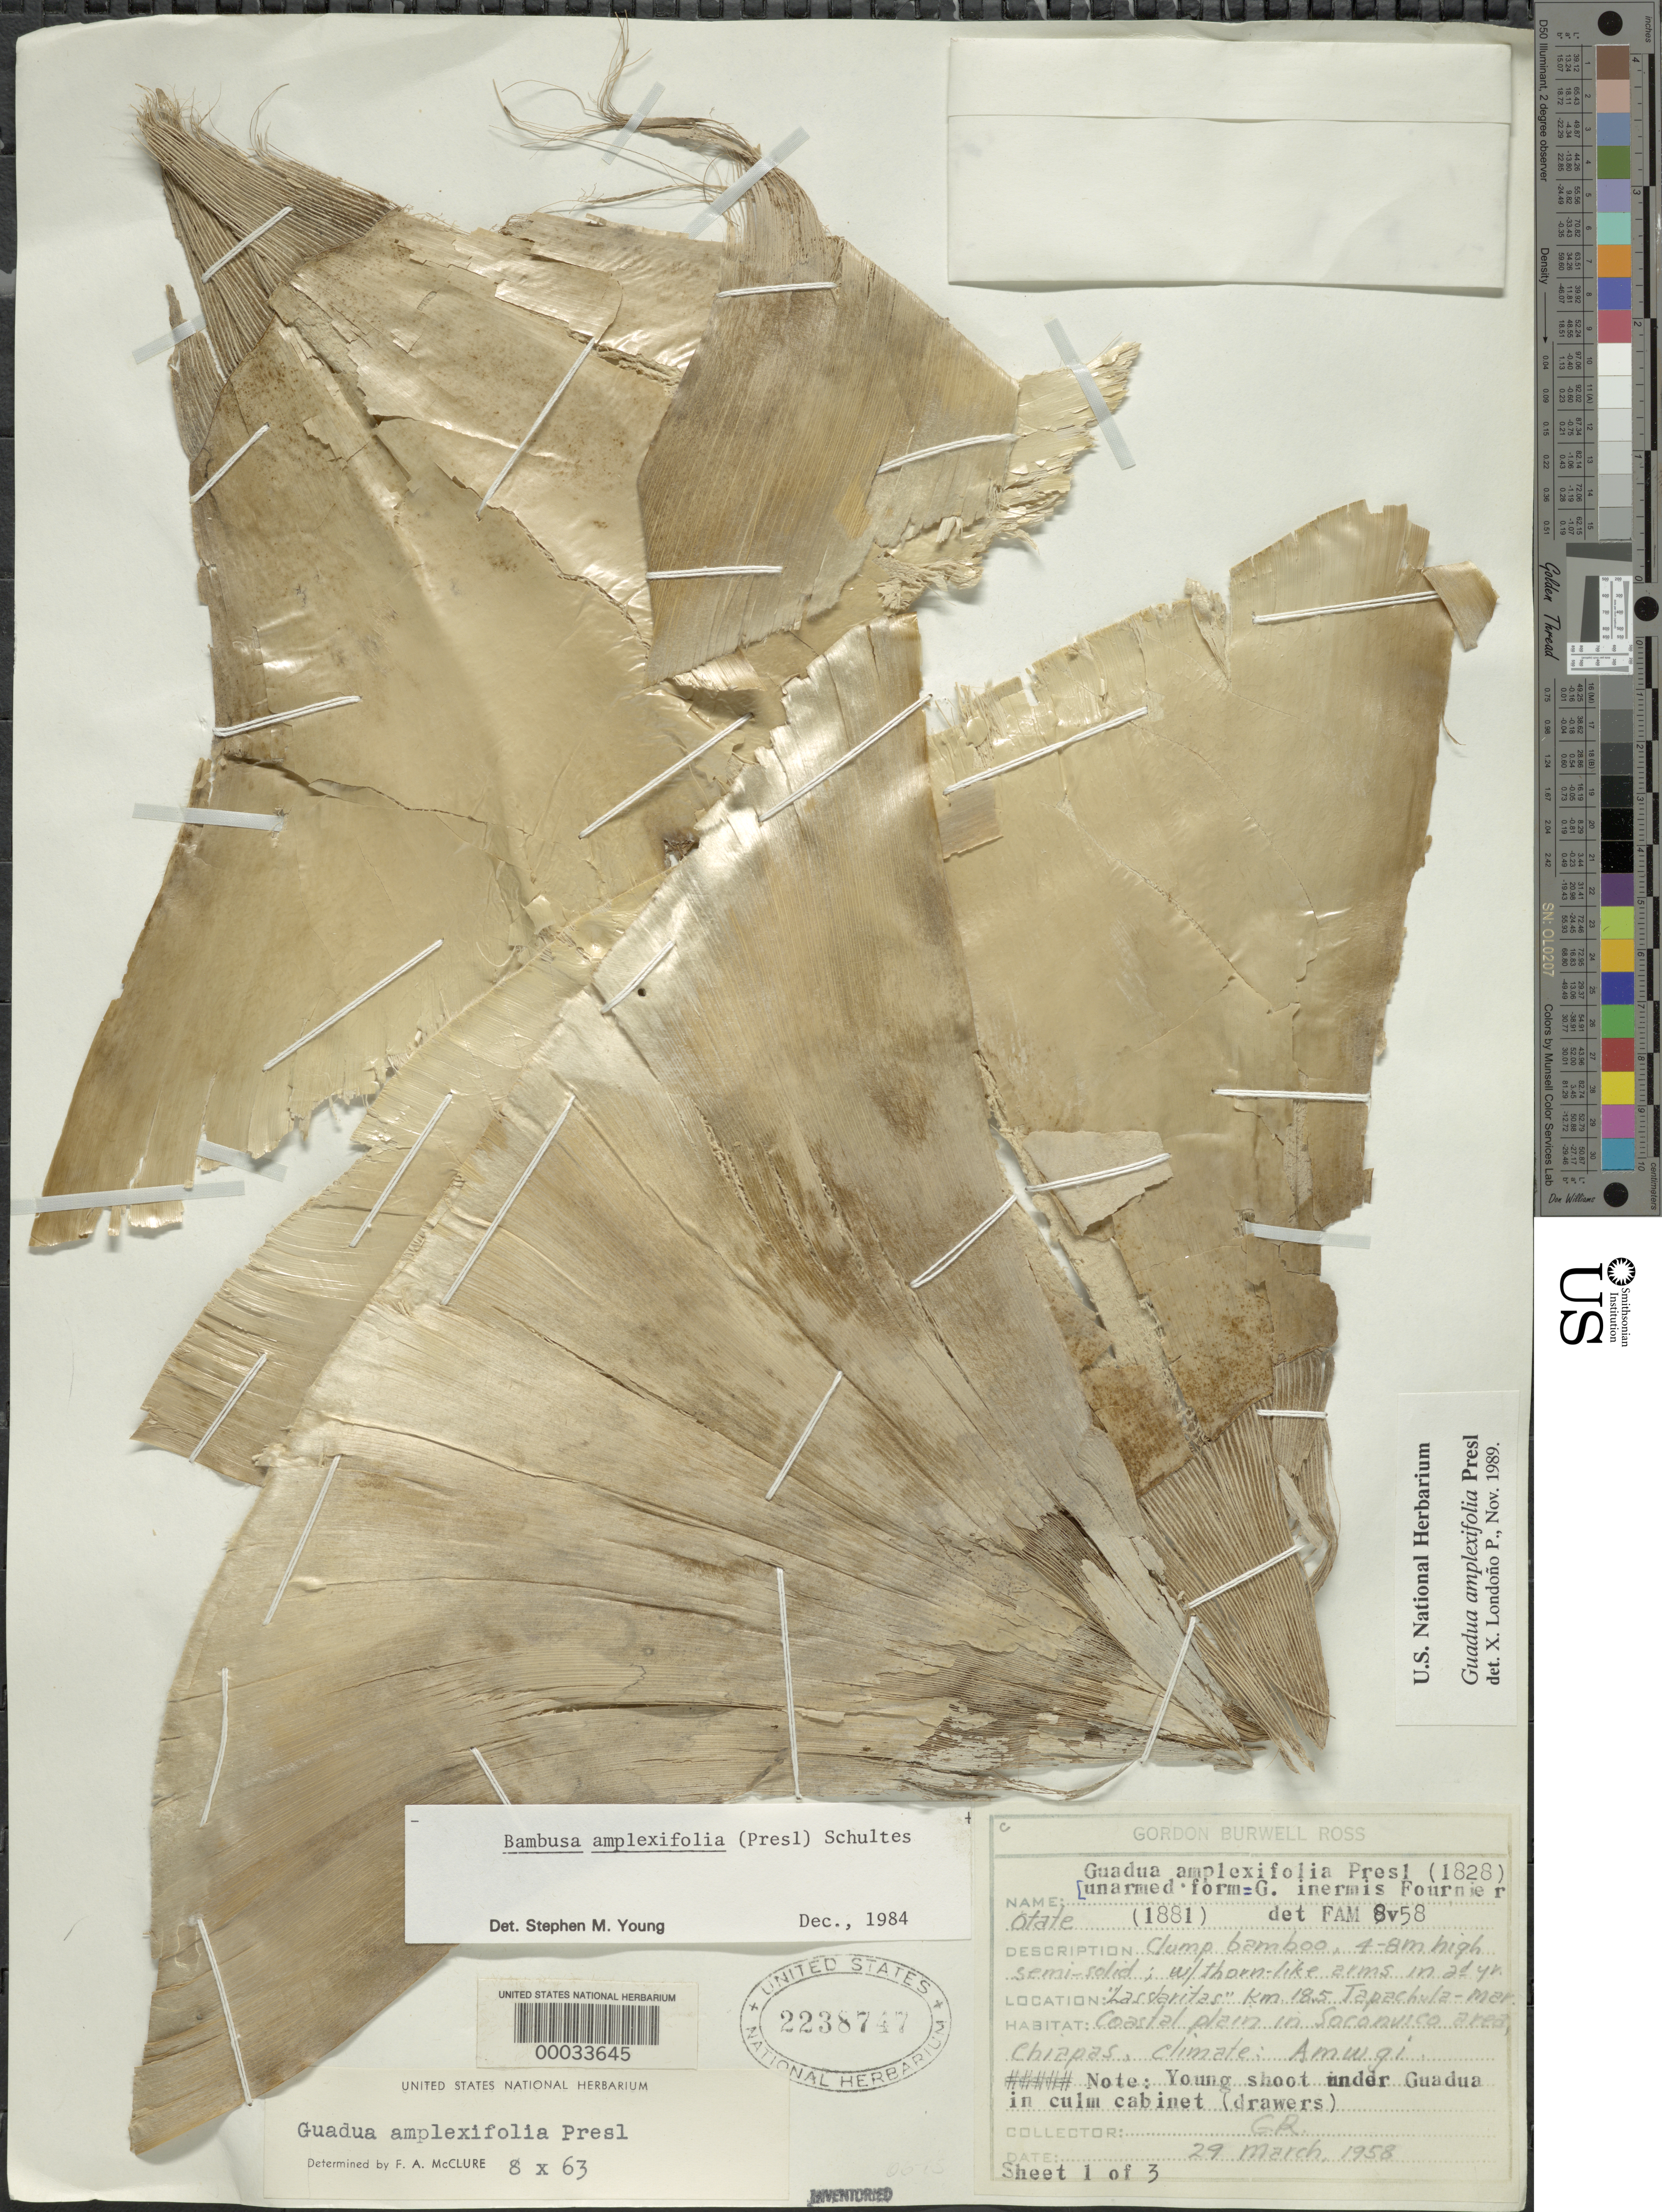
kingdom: Plantae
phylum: Tracheophyta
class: Liliopsida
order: Poales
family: Poaceae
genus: Guadua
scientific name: Guadua amplexifolia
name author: J. Presl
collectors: G. B. Ross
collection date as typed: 29 Mar 1958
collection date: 1958-03-29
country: Mexico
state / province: Chiapas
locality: Soconvico region, "lasdaritas" km 185 tapachula-mar.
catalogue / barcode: US 2238747